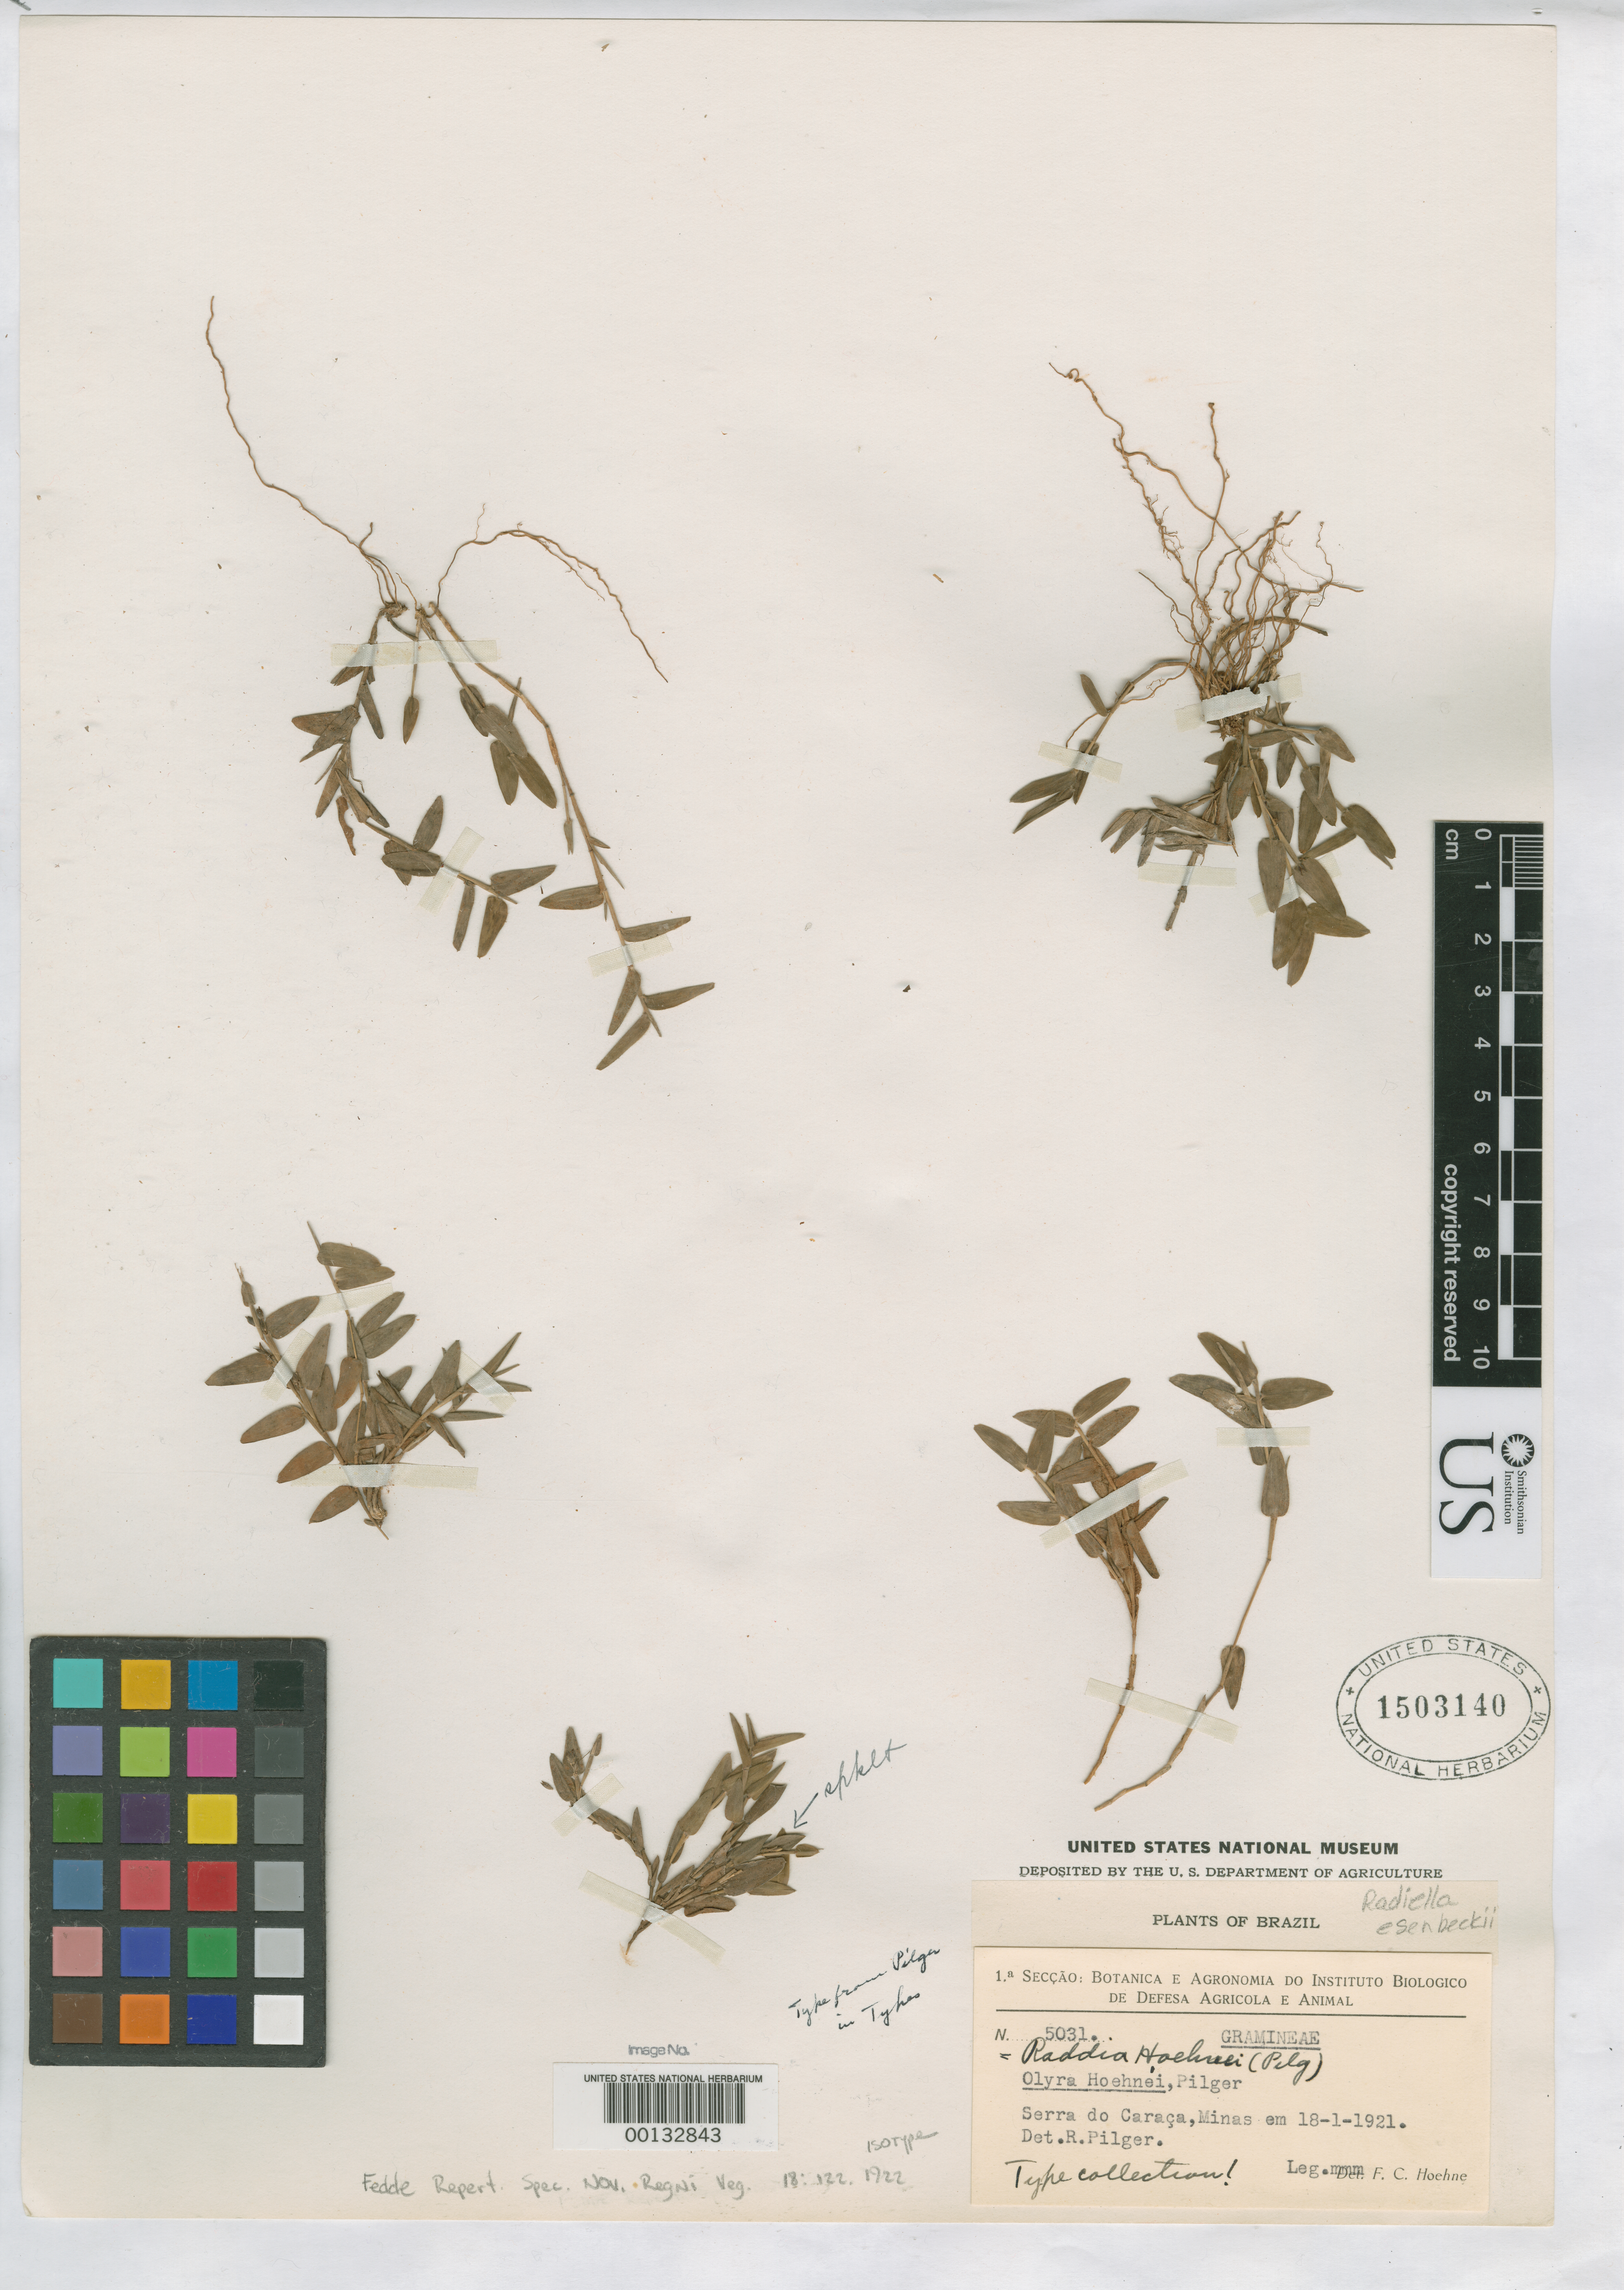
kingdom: Plantae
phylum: Tracheophyta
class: Liliopsida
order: Poales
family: Poaceae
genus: Olyra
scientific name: Olyra hoehnei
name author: Pilg.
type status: Isotype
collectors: F. C. Hoehne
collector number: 5031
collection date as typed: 18 Jan 1921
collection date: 1921-01-18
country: Brazil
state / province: Minas Gerais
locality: Serra do Caraca.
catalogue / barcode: US 1503140